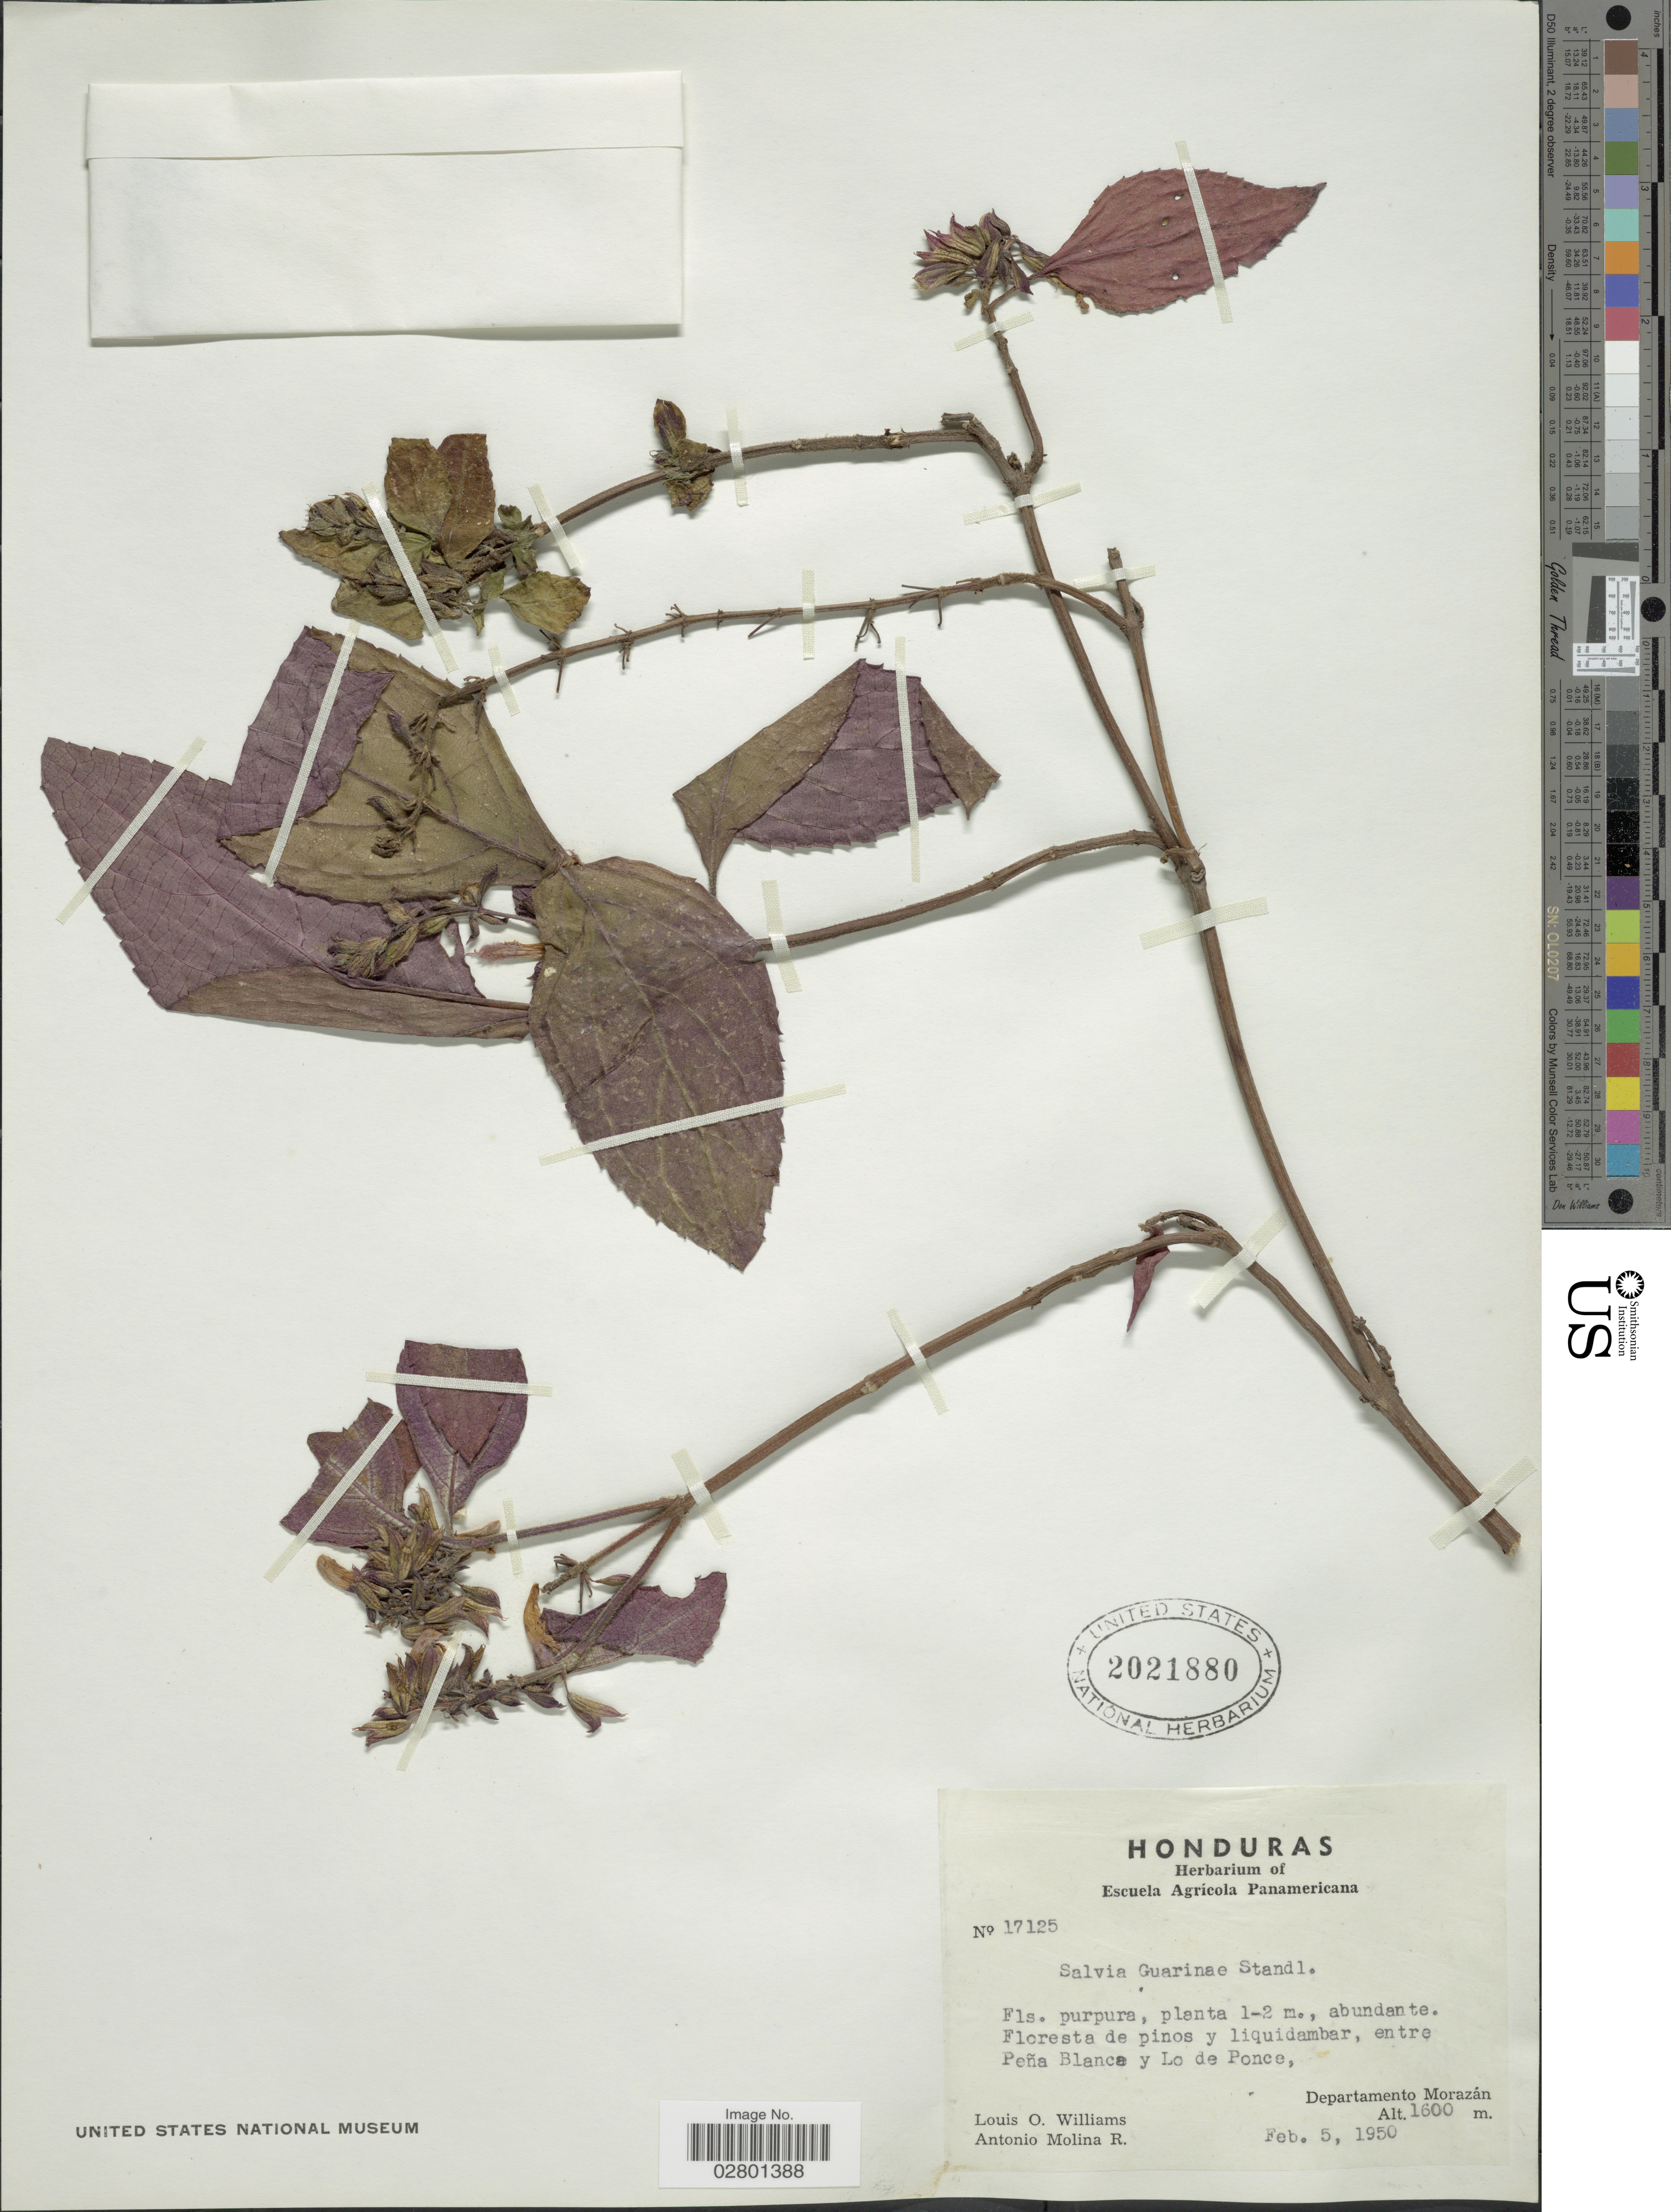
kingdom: Plantae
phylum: Tracheophyta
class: Magnoliopsida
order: Lamiales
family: Lamiaceae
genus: Salvia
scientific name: Salvia guarinae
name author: Standl.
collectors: L. O. Williams & A. Molina R.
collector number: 17125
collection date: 1950-02-05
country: Honduras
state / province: Fco. Morazán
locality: Floresta de punos y liquidambar, entre Peña Blanca y Lo de Ponce, Departamento Morazán.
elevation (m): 1600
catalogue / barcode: US 2021880